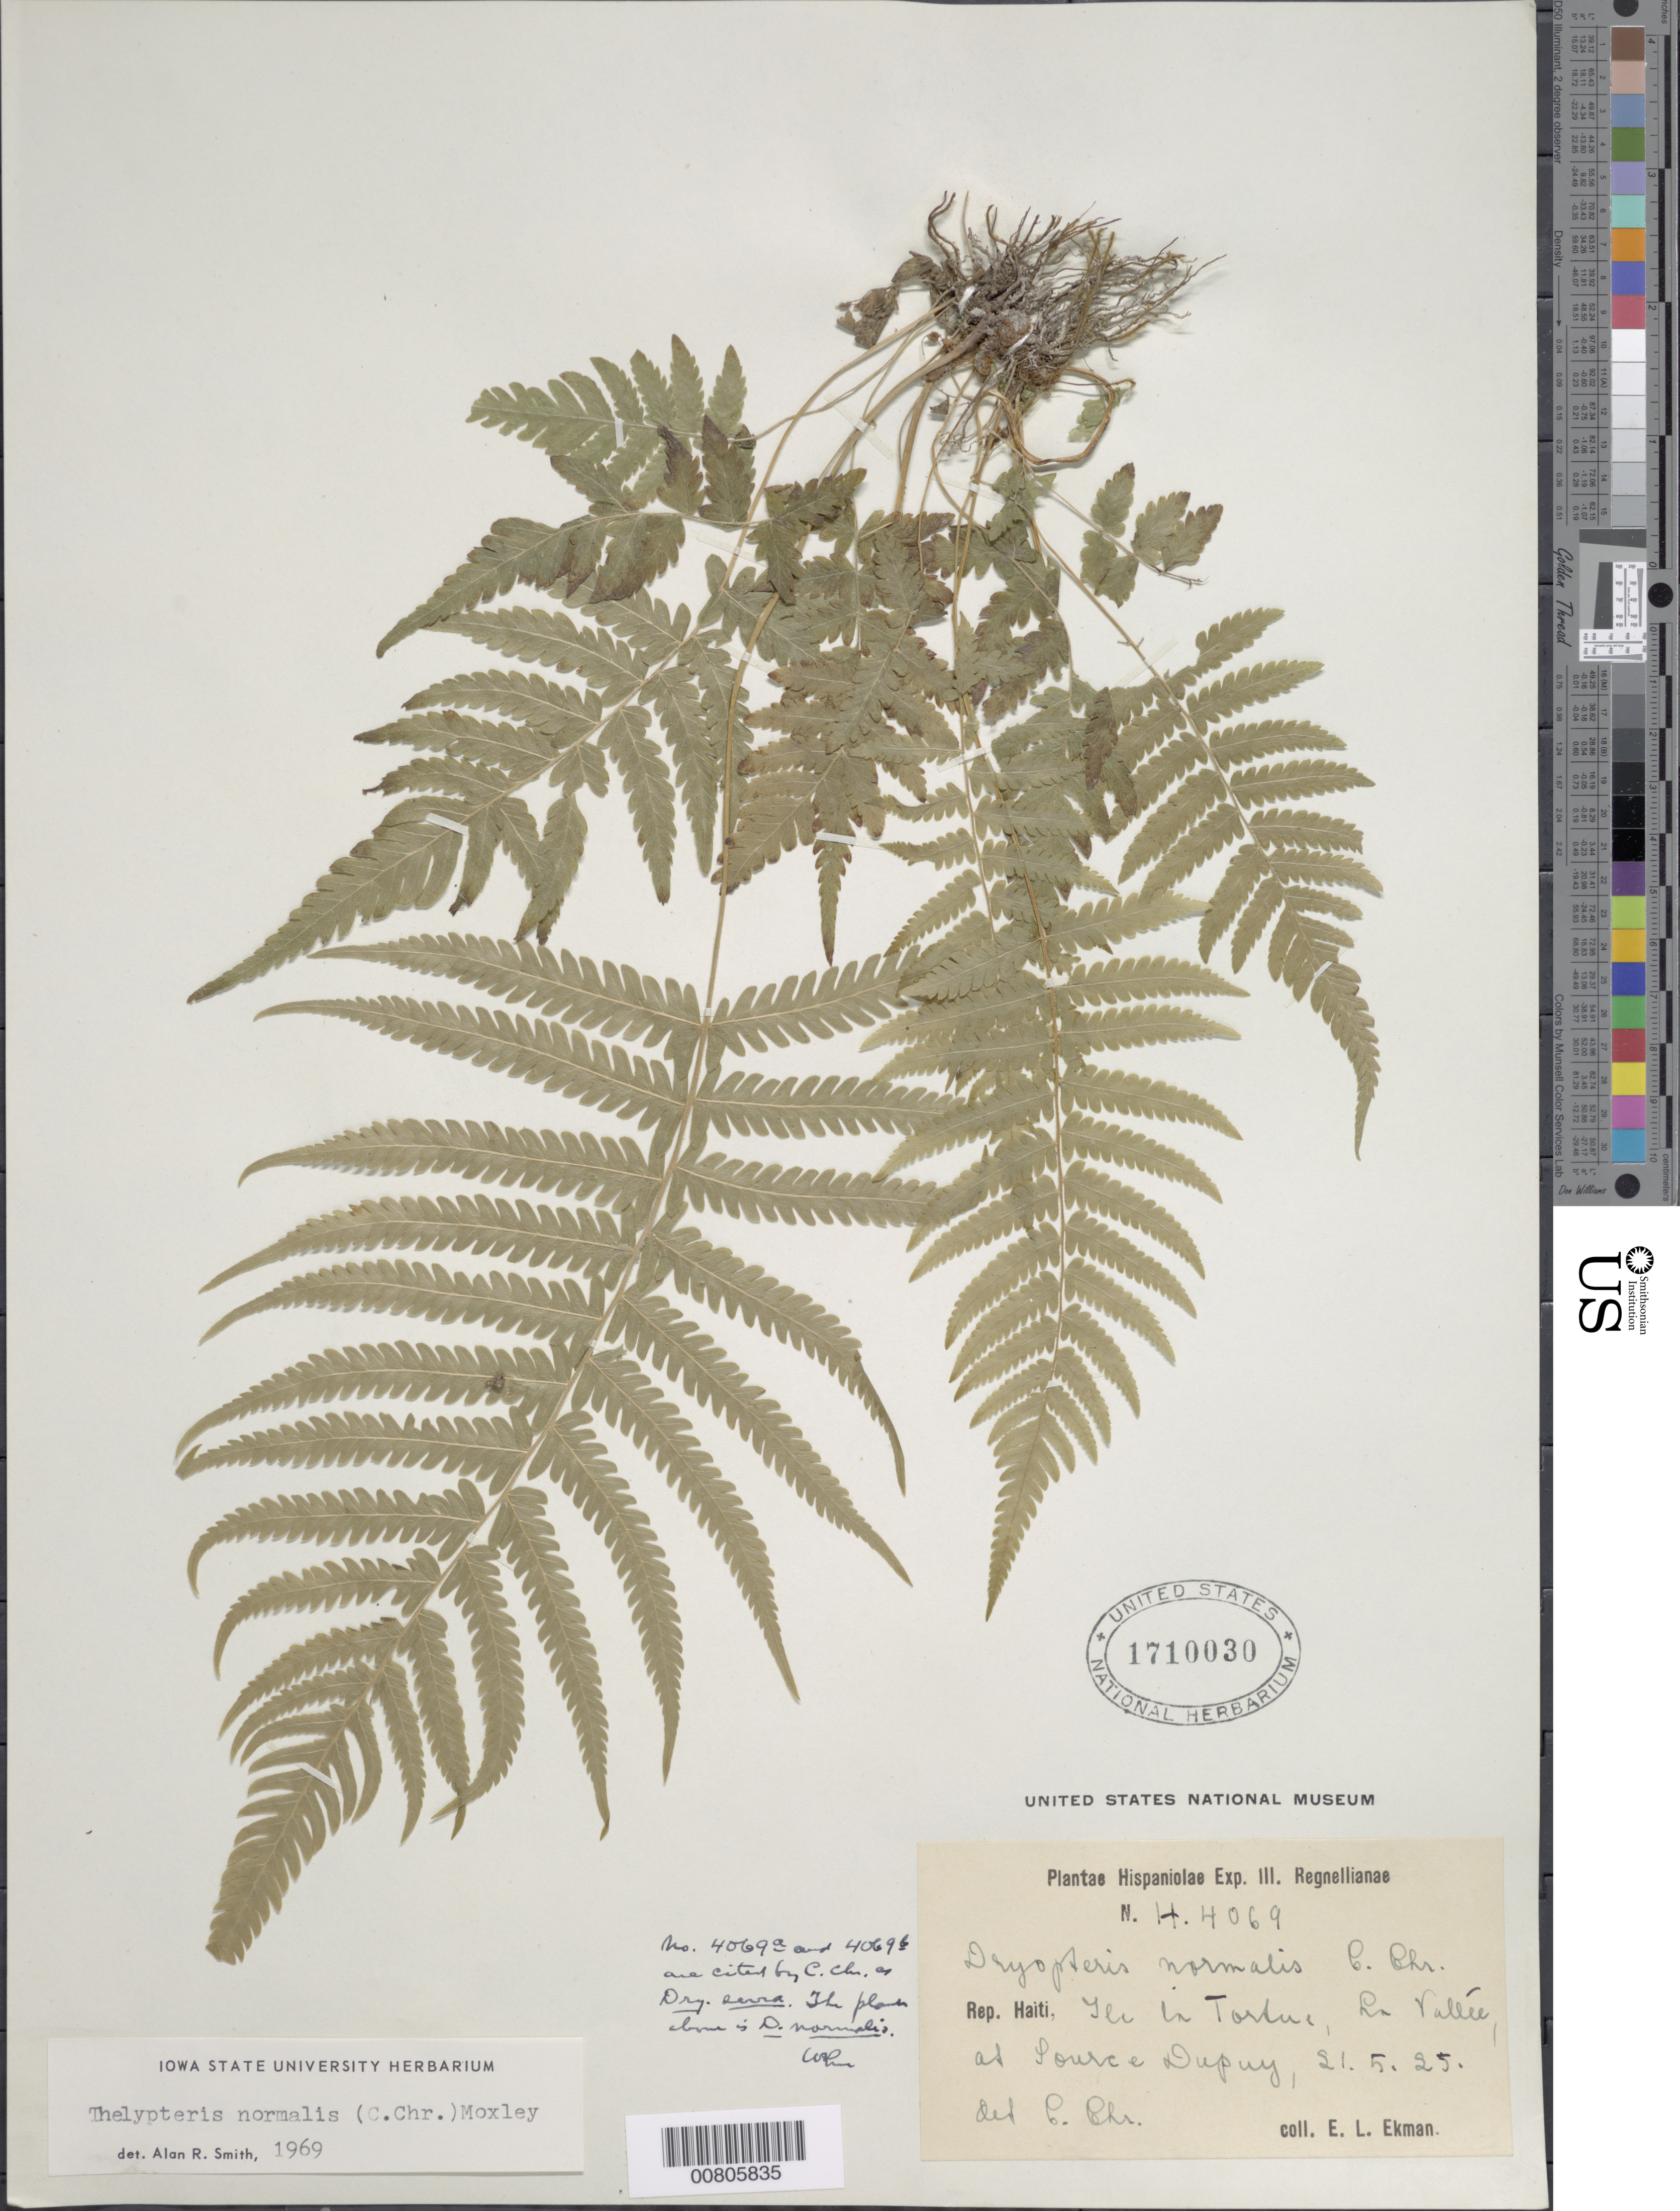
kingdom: Plantae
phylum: Tracheophyta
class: Polypodiopsida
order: Polypodiales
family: Thelypteridaceae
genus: Christella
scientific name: Christella kunthii comb. ined.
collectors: E. L. Ekman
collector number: H 4069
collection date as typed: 21 May 1925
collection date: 1925-05-21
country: Haiti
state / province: Nord-Óuest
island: Île de la Tortue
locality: Ile la Tortue, La Vallée, Source Dupuy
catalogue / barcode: US 1710030